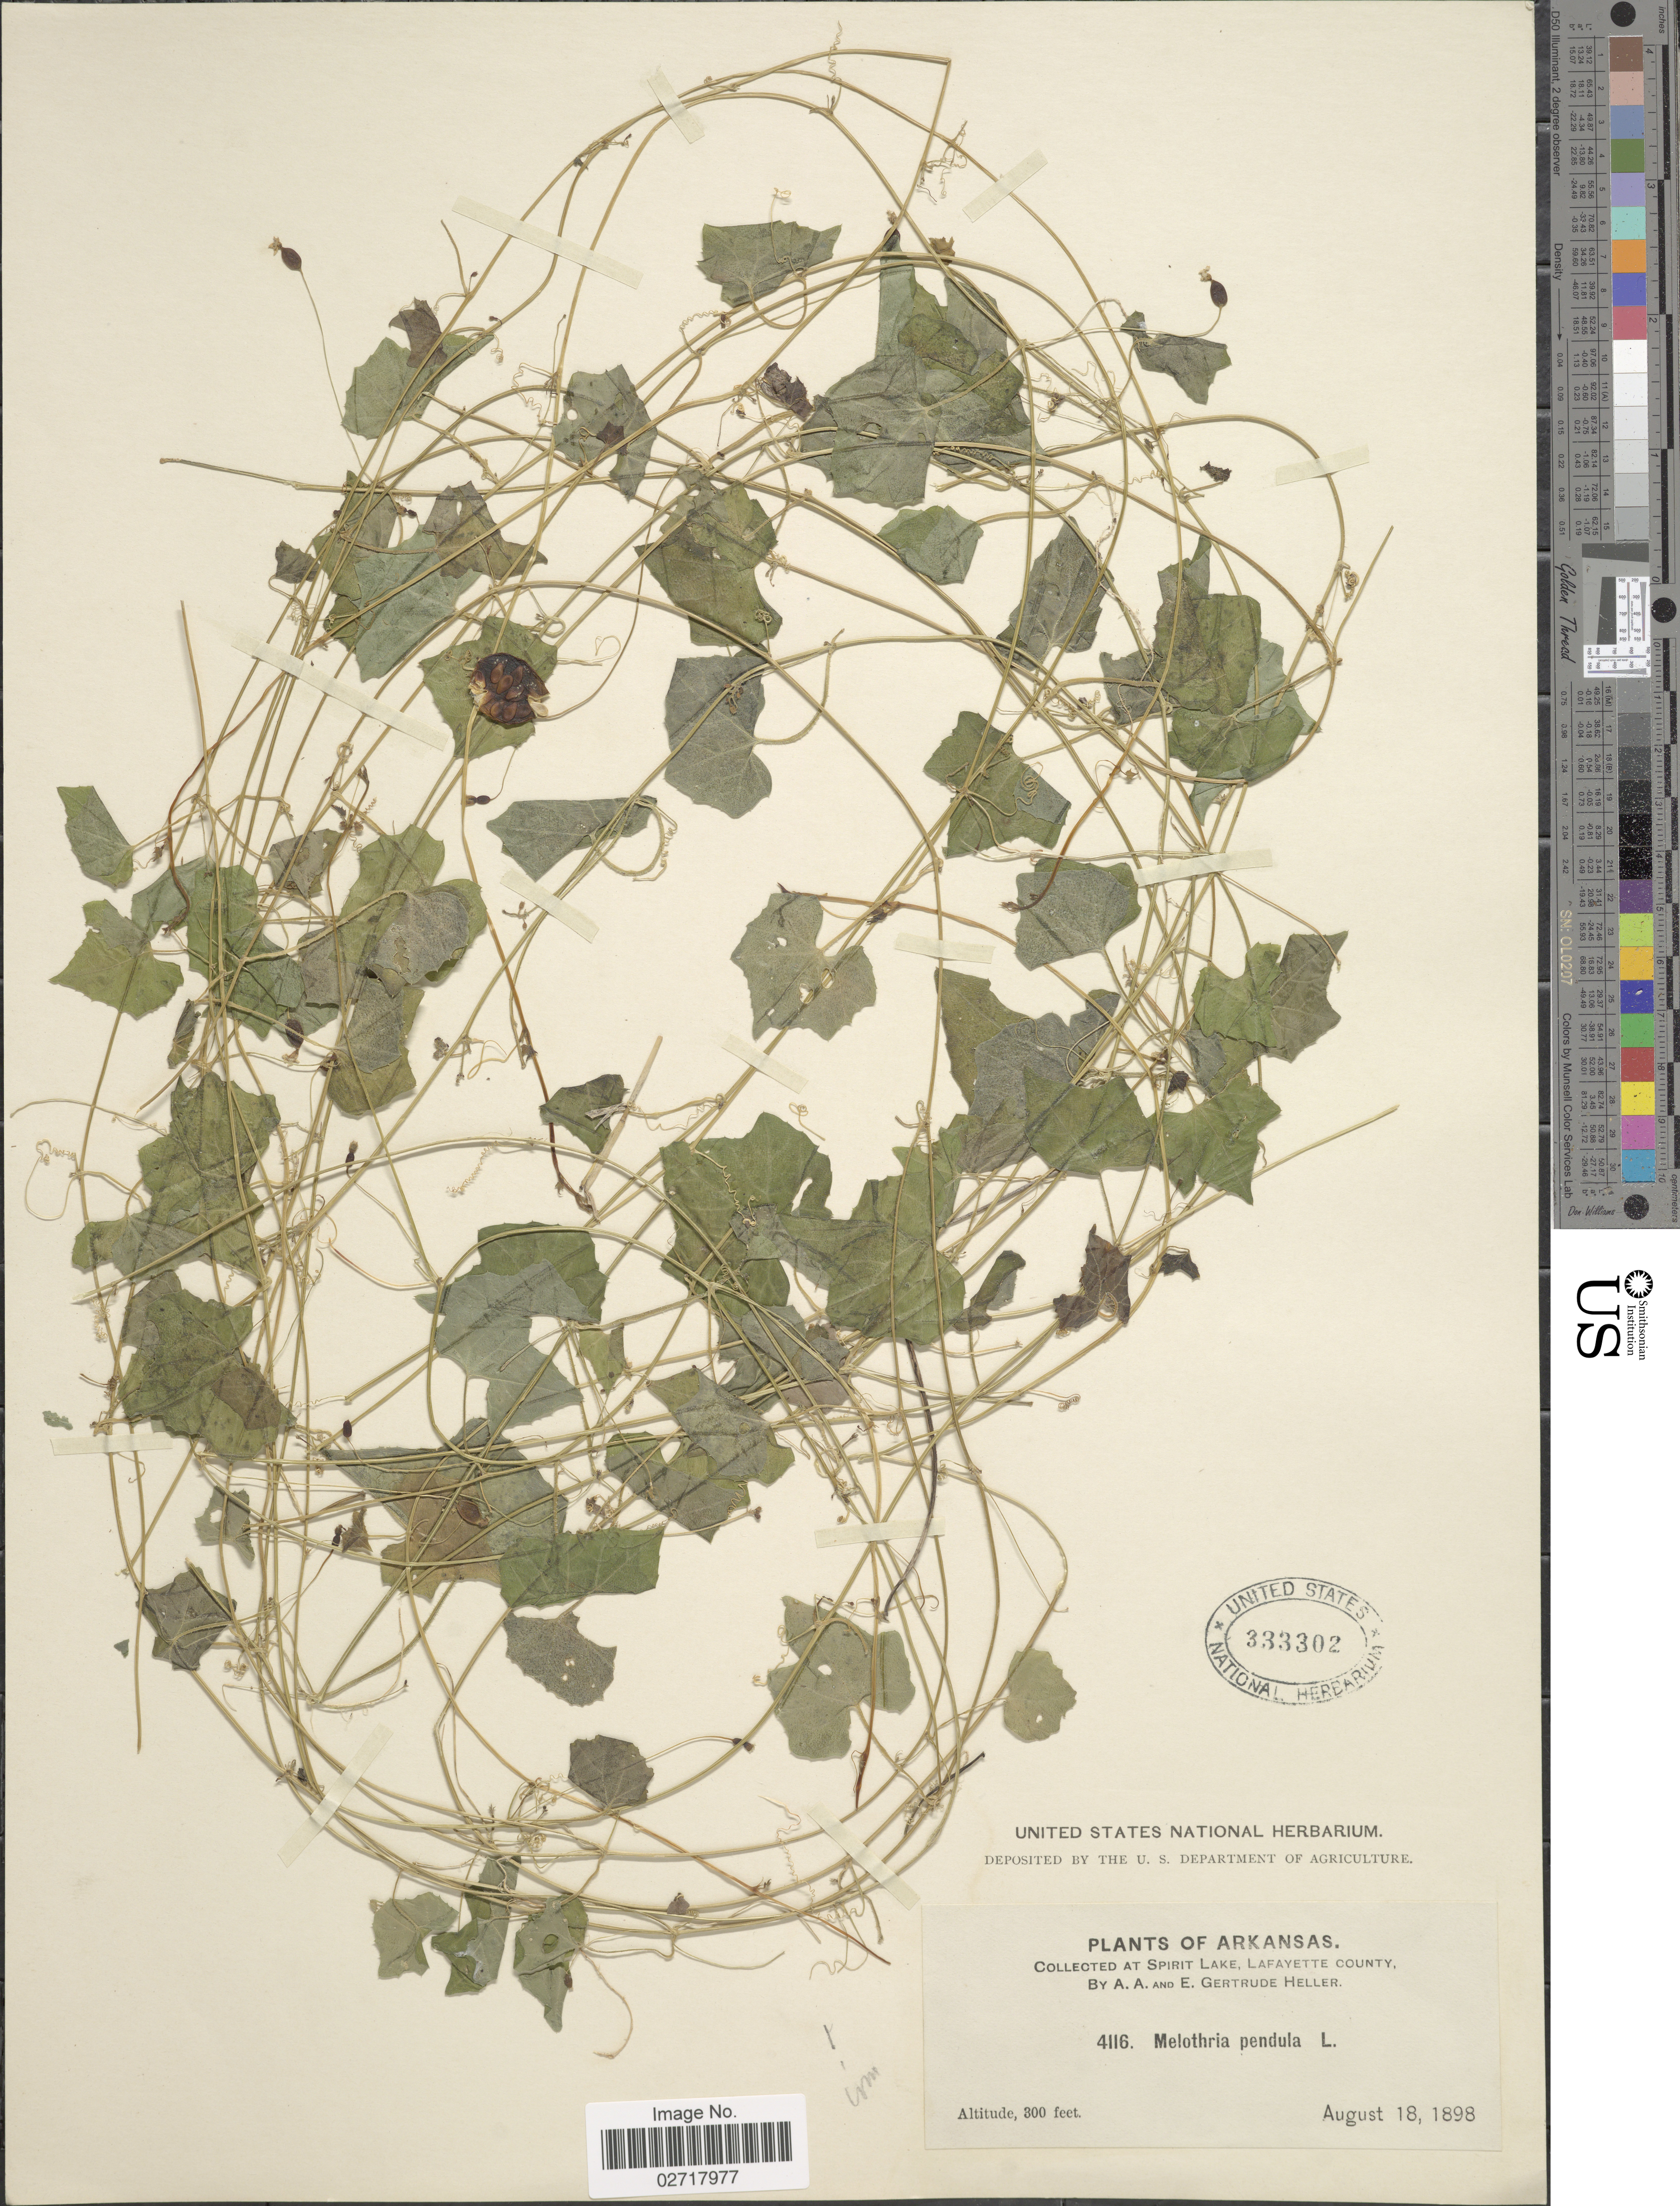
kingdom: Plantae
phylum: Tracheophyta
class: Magnoliopsida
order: Cucurbitales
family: Cucurbitaceae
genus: Melothria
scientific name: Melothria pendula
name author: L.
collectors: A. A. Heller & E. Gertrude Heller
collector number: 4116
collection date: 1898-08-18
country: United States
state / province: Arkansas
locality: Spirit Lake, Lafayette County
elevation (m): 91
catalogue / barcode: US 333302